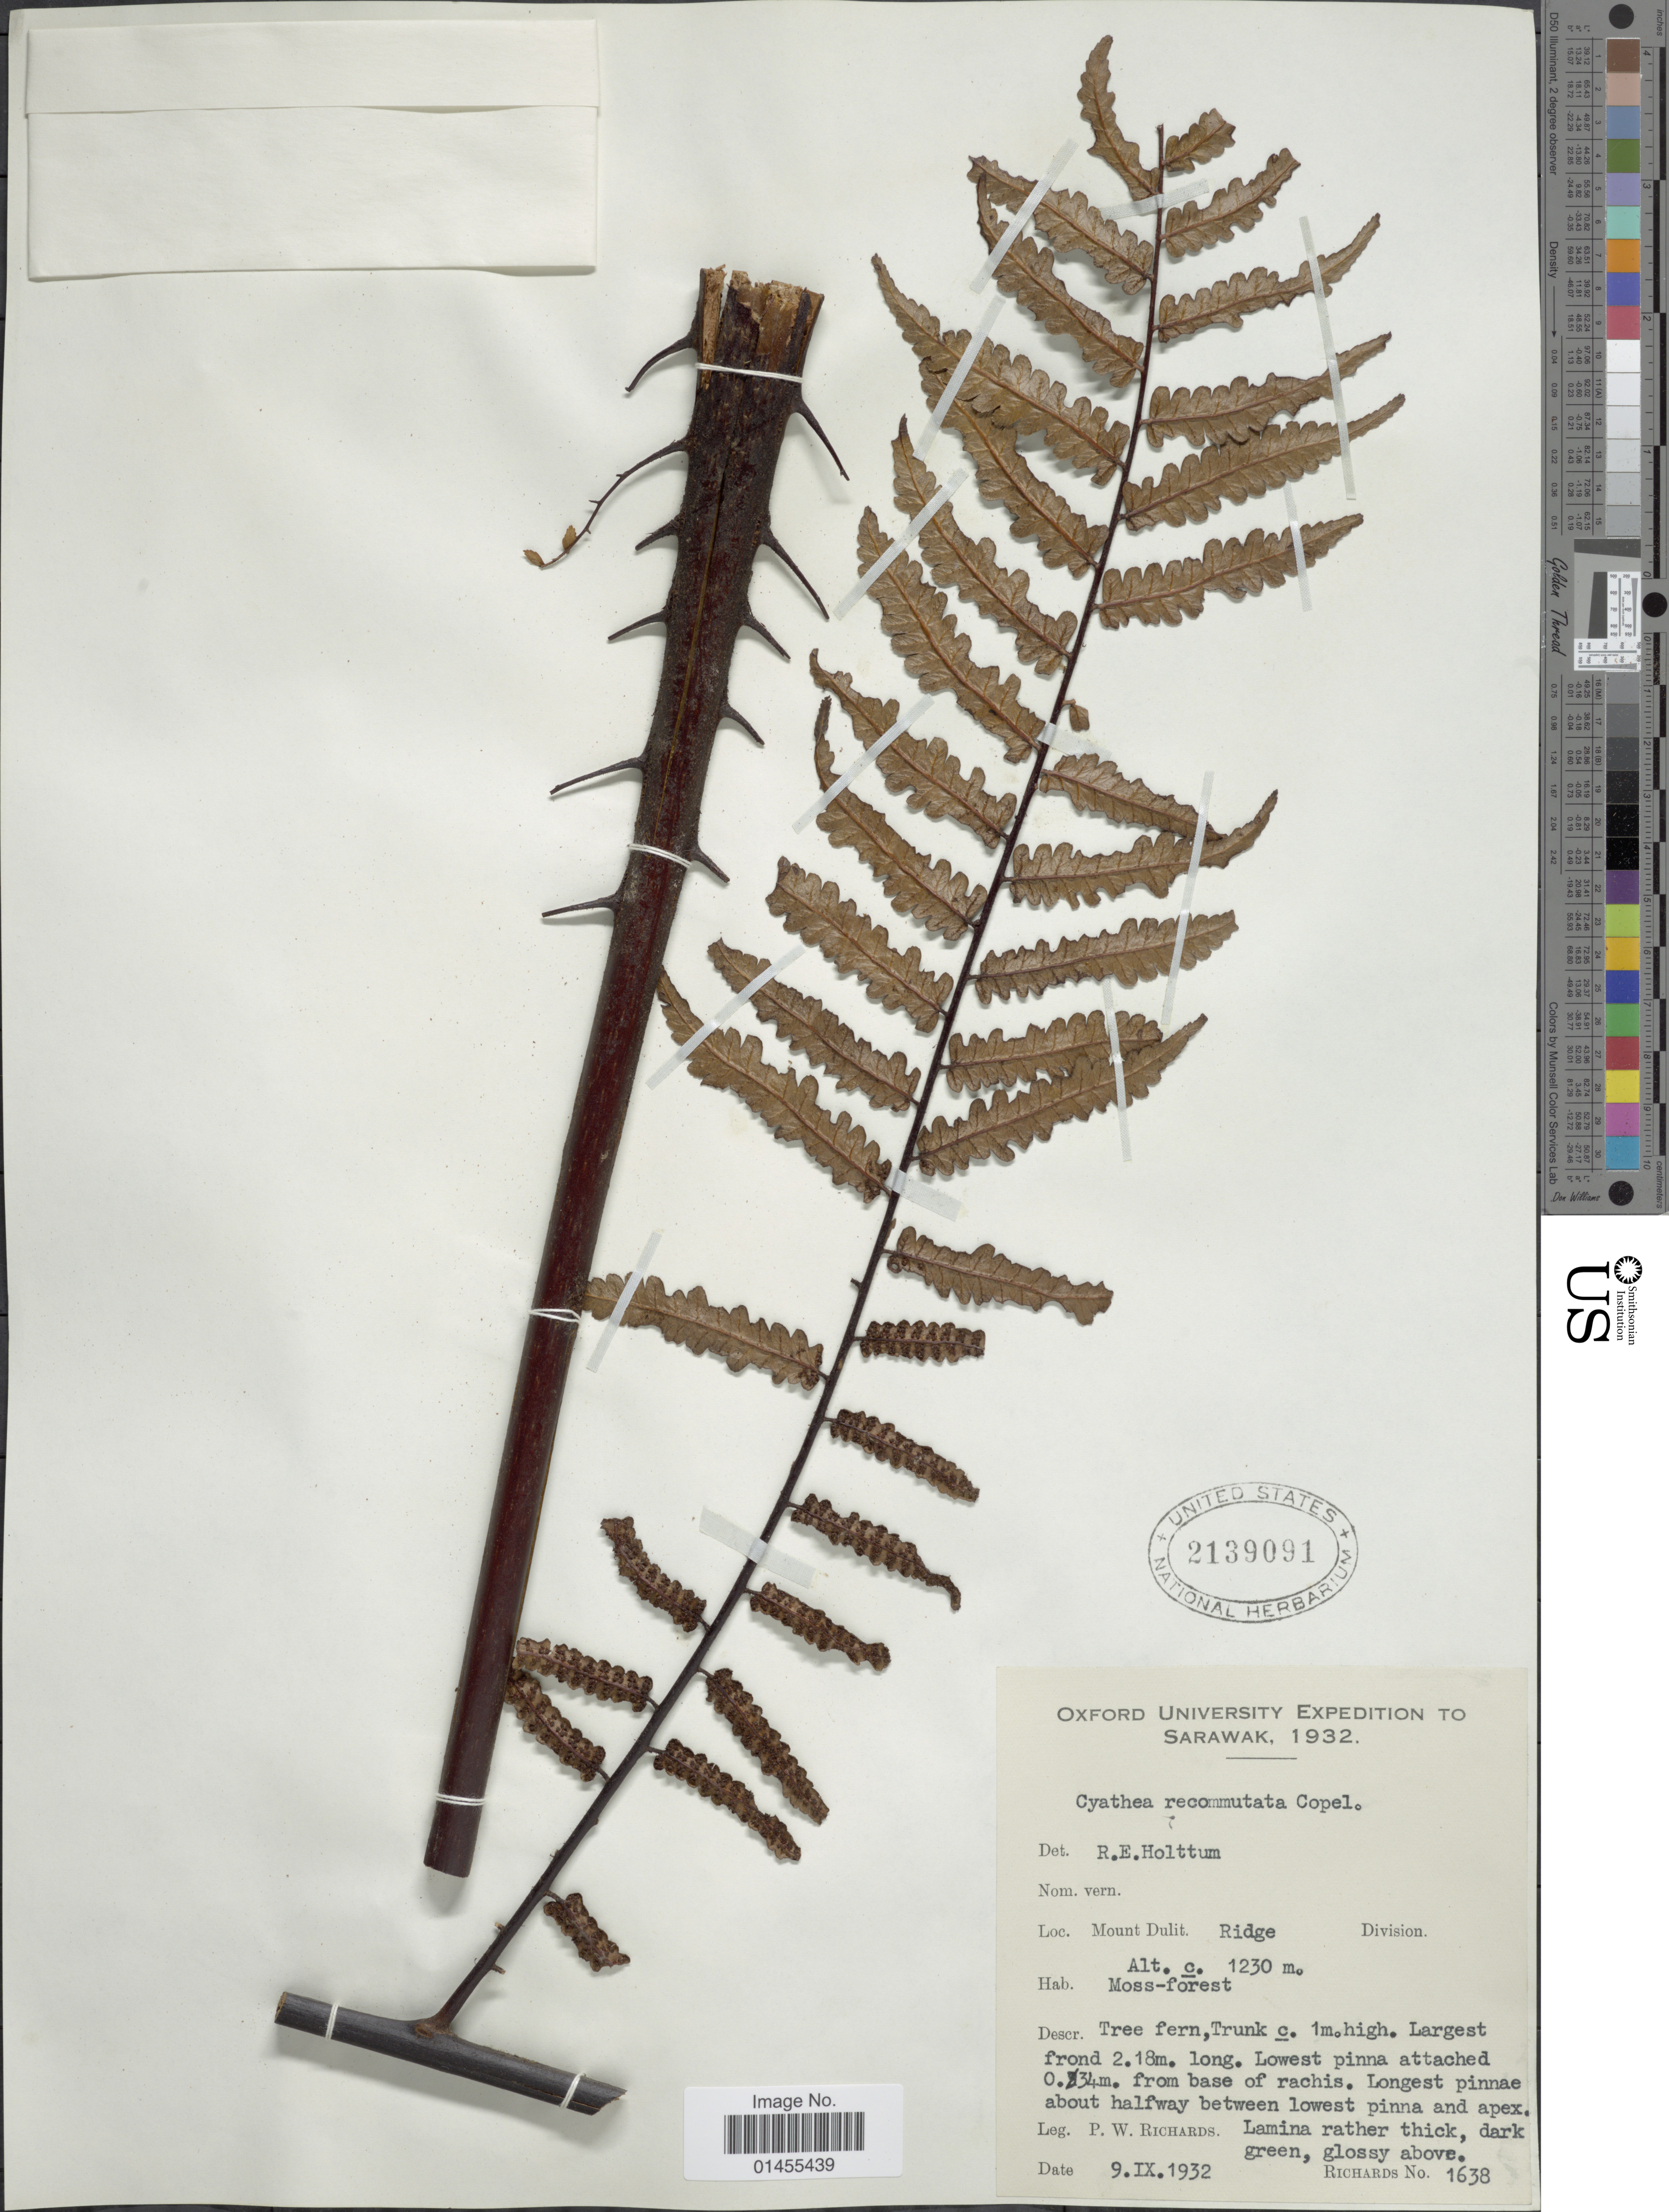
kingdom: Plantae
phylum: Tracheophyta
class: Polypodiopsida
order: Cyatheales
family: Cyatheaceae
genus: Alsophila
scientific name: Alsophila commutata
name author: Mett.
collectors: P. Richards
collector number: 1638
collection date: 1932-09-09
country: Malaysia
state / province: Sarawak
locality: Mount Dulit Ridge.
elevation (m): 1230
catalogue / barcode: US 2139091